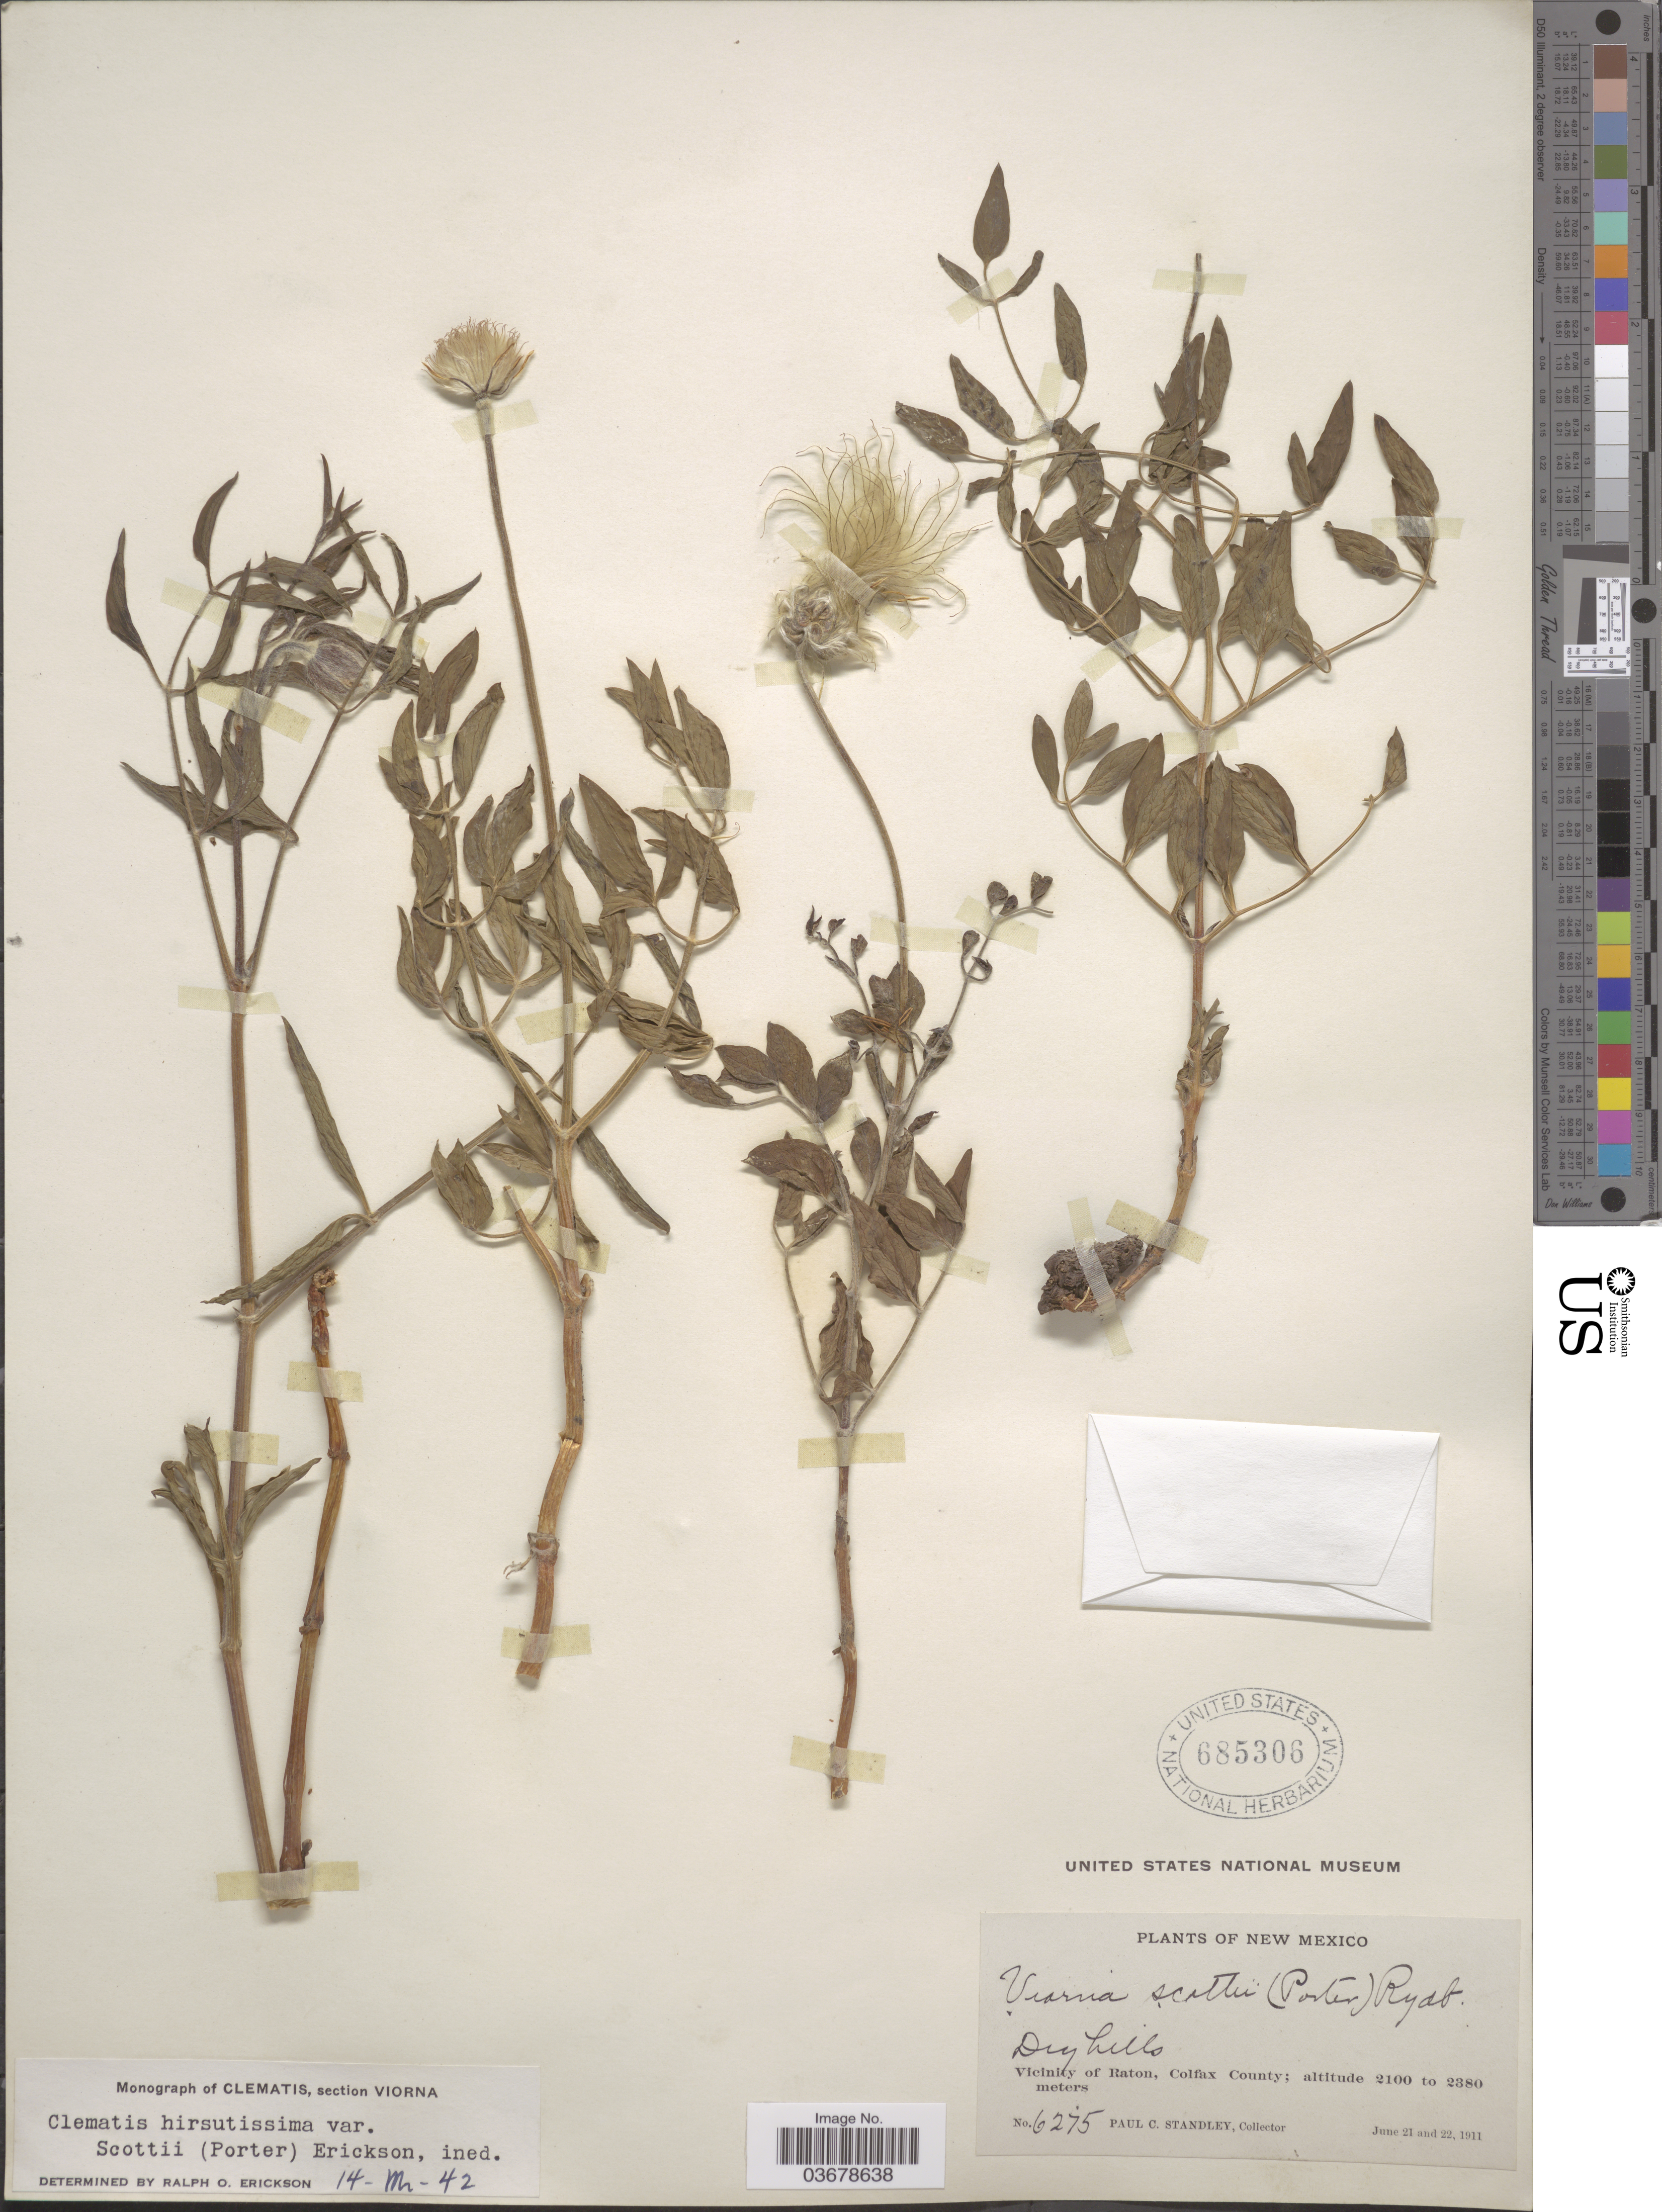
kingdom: Plantae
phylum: Tracheophyta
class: Magnoliopsida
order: Ranunculales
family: Ranunculaceae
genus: Clematis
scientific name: Clematis viorna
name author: L.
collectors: P. C. Standley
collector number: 6275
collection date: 1911-06-21/1911-06-22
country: United States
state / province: New Mexico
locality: Vicinity of Raton, Colfax County.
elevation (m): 2100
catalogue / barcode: US 685306